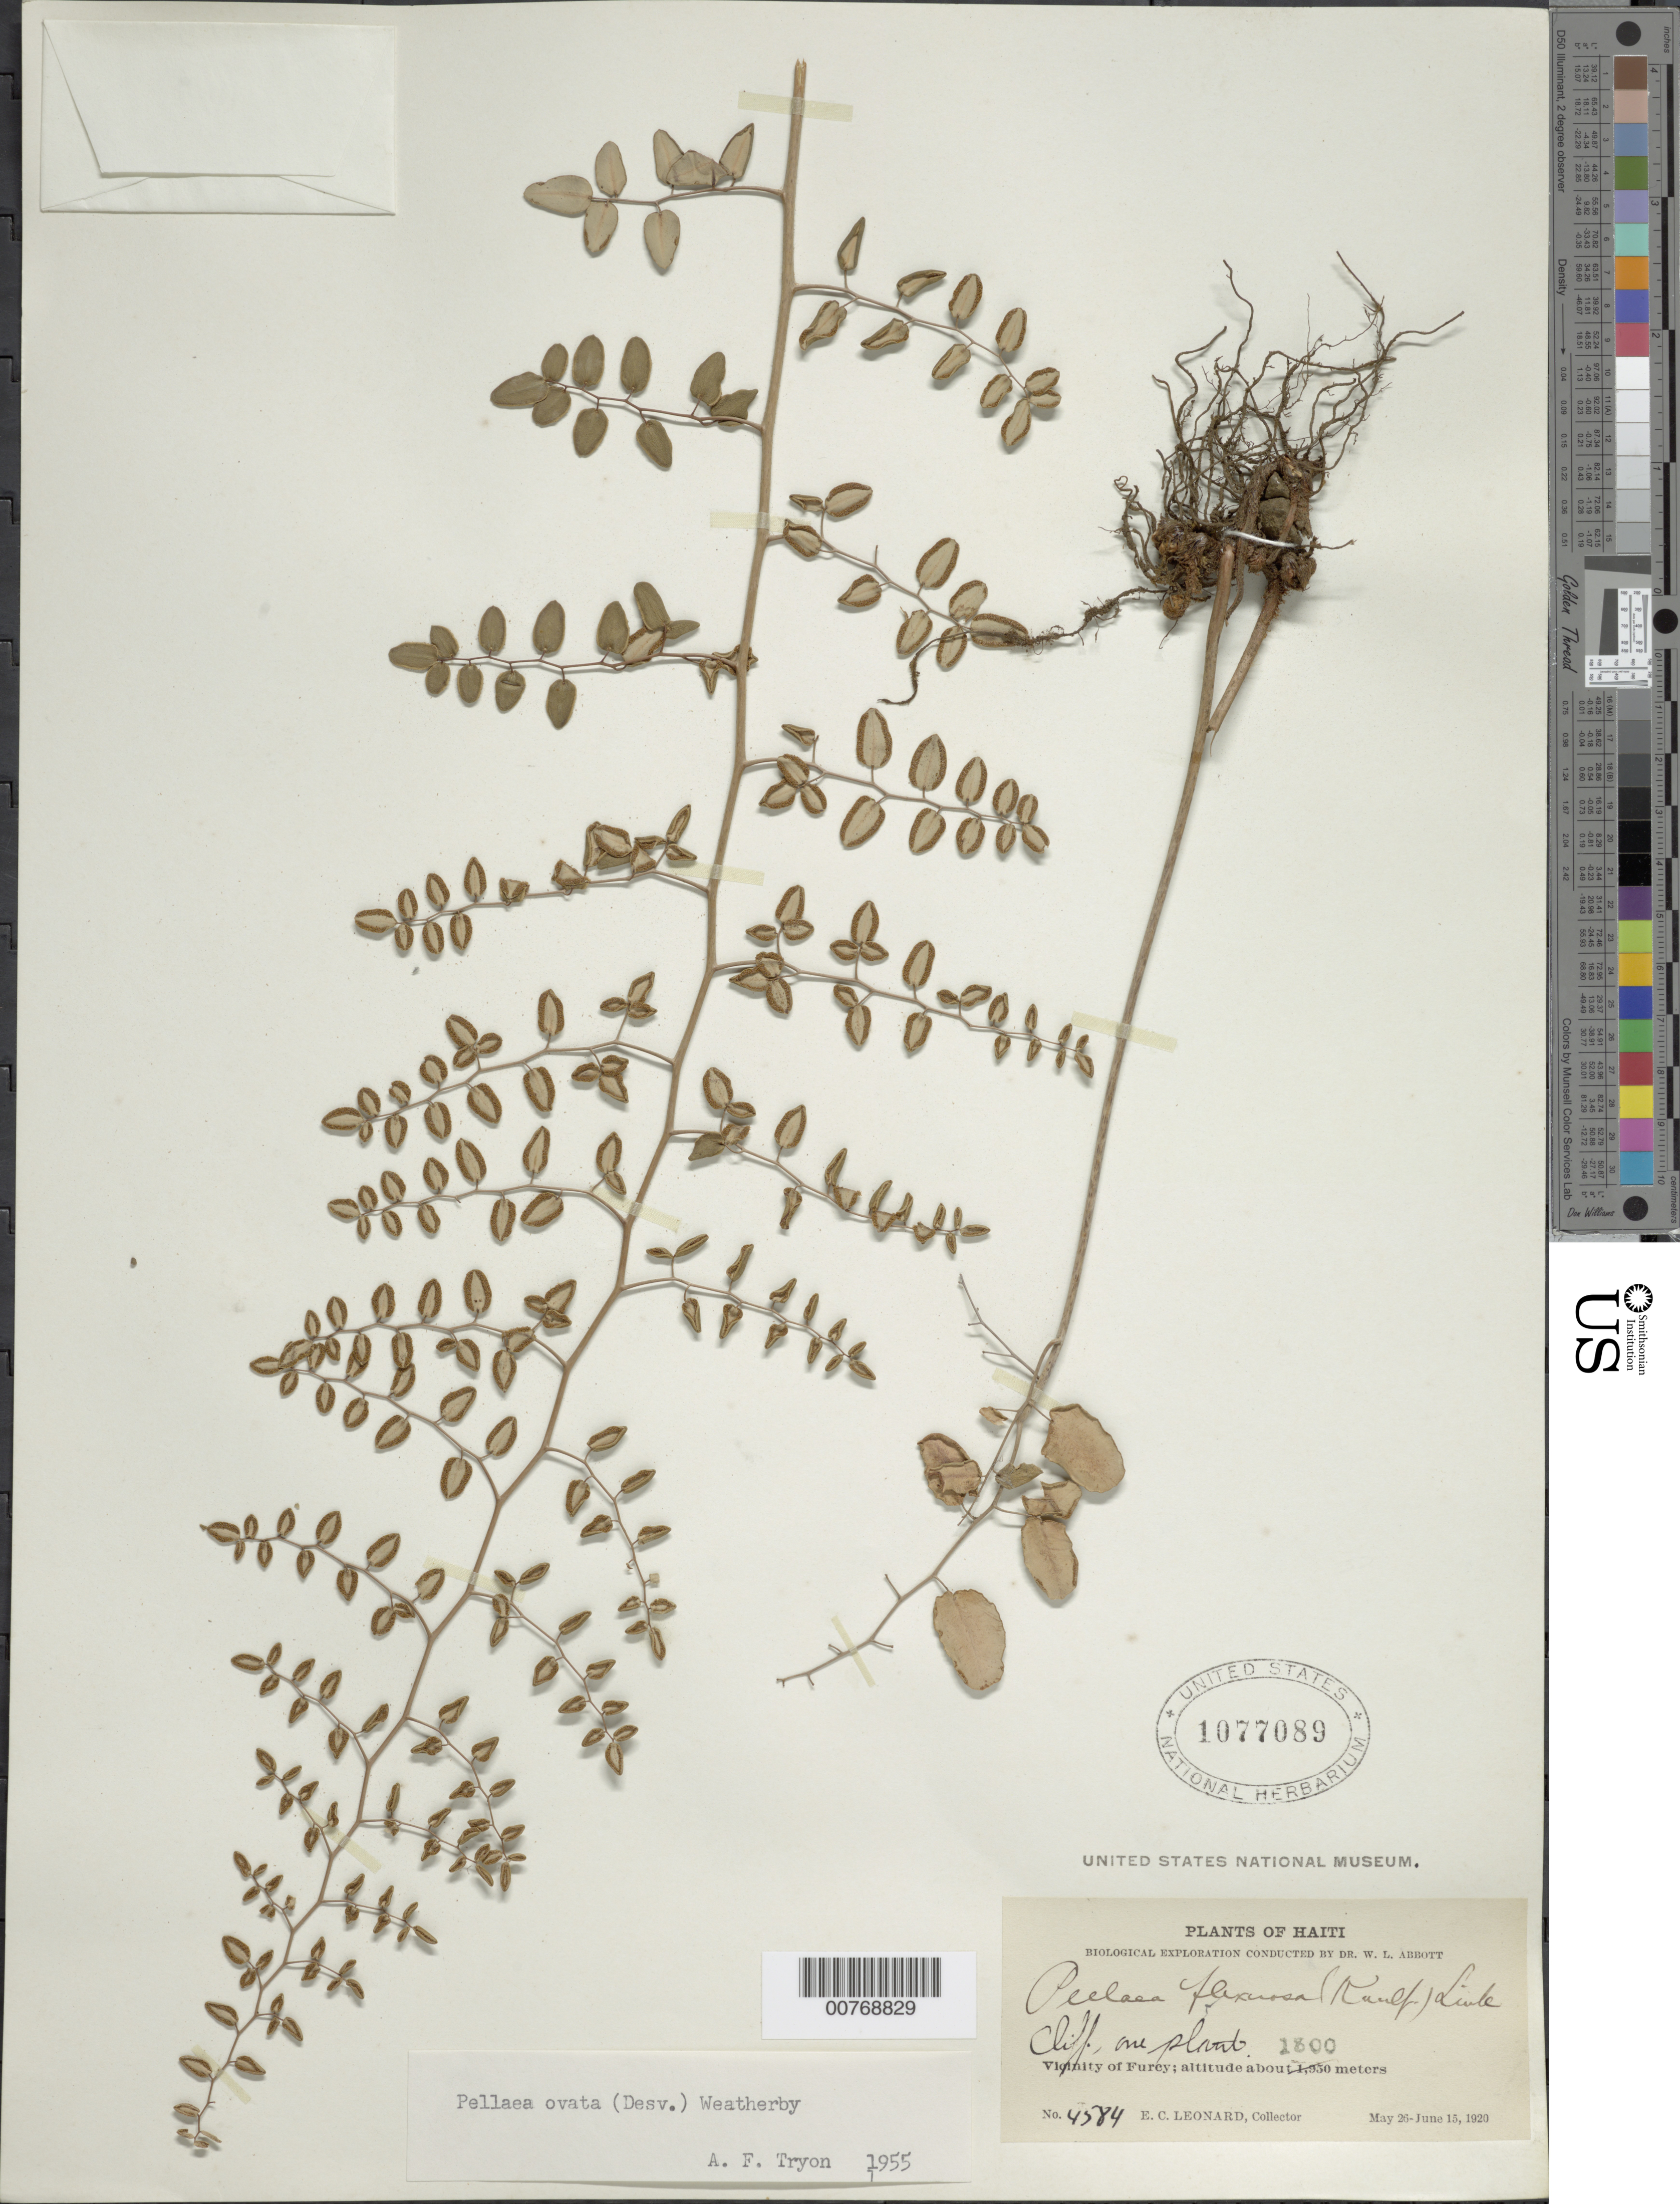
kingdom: Plantae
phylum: Tracheophyta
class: Polypodiopsida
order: Polypodiales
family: Pteridaceae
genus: Pellaea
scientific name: Pellaea ovata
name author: (Desv.) Weath.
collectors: E. C. Leonard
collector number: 4584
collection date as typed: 26 May 1920 15 Jun 1920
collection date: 1920-05-26/1920-06-15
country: Haiti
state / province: Ouest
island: Hispaniola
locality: Vicinity of Furcy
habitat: Cliff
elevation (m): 1300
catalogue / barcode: US 1077089